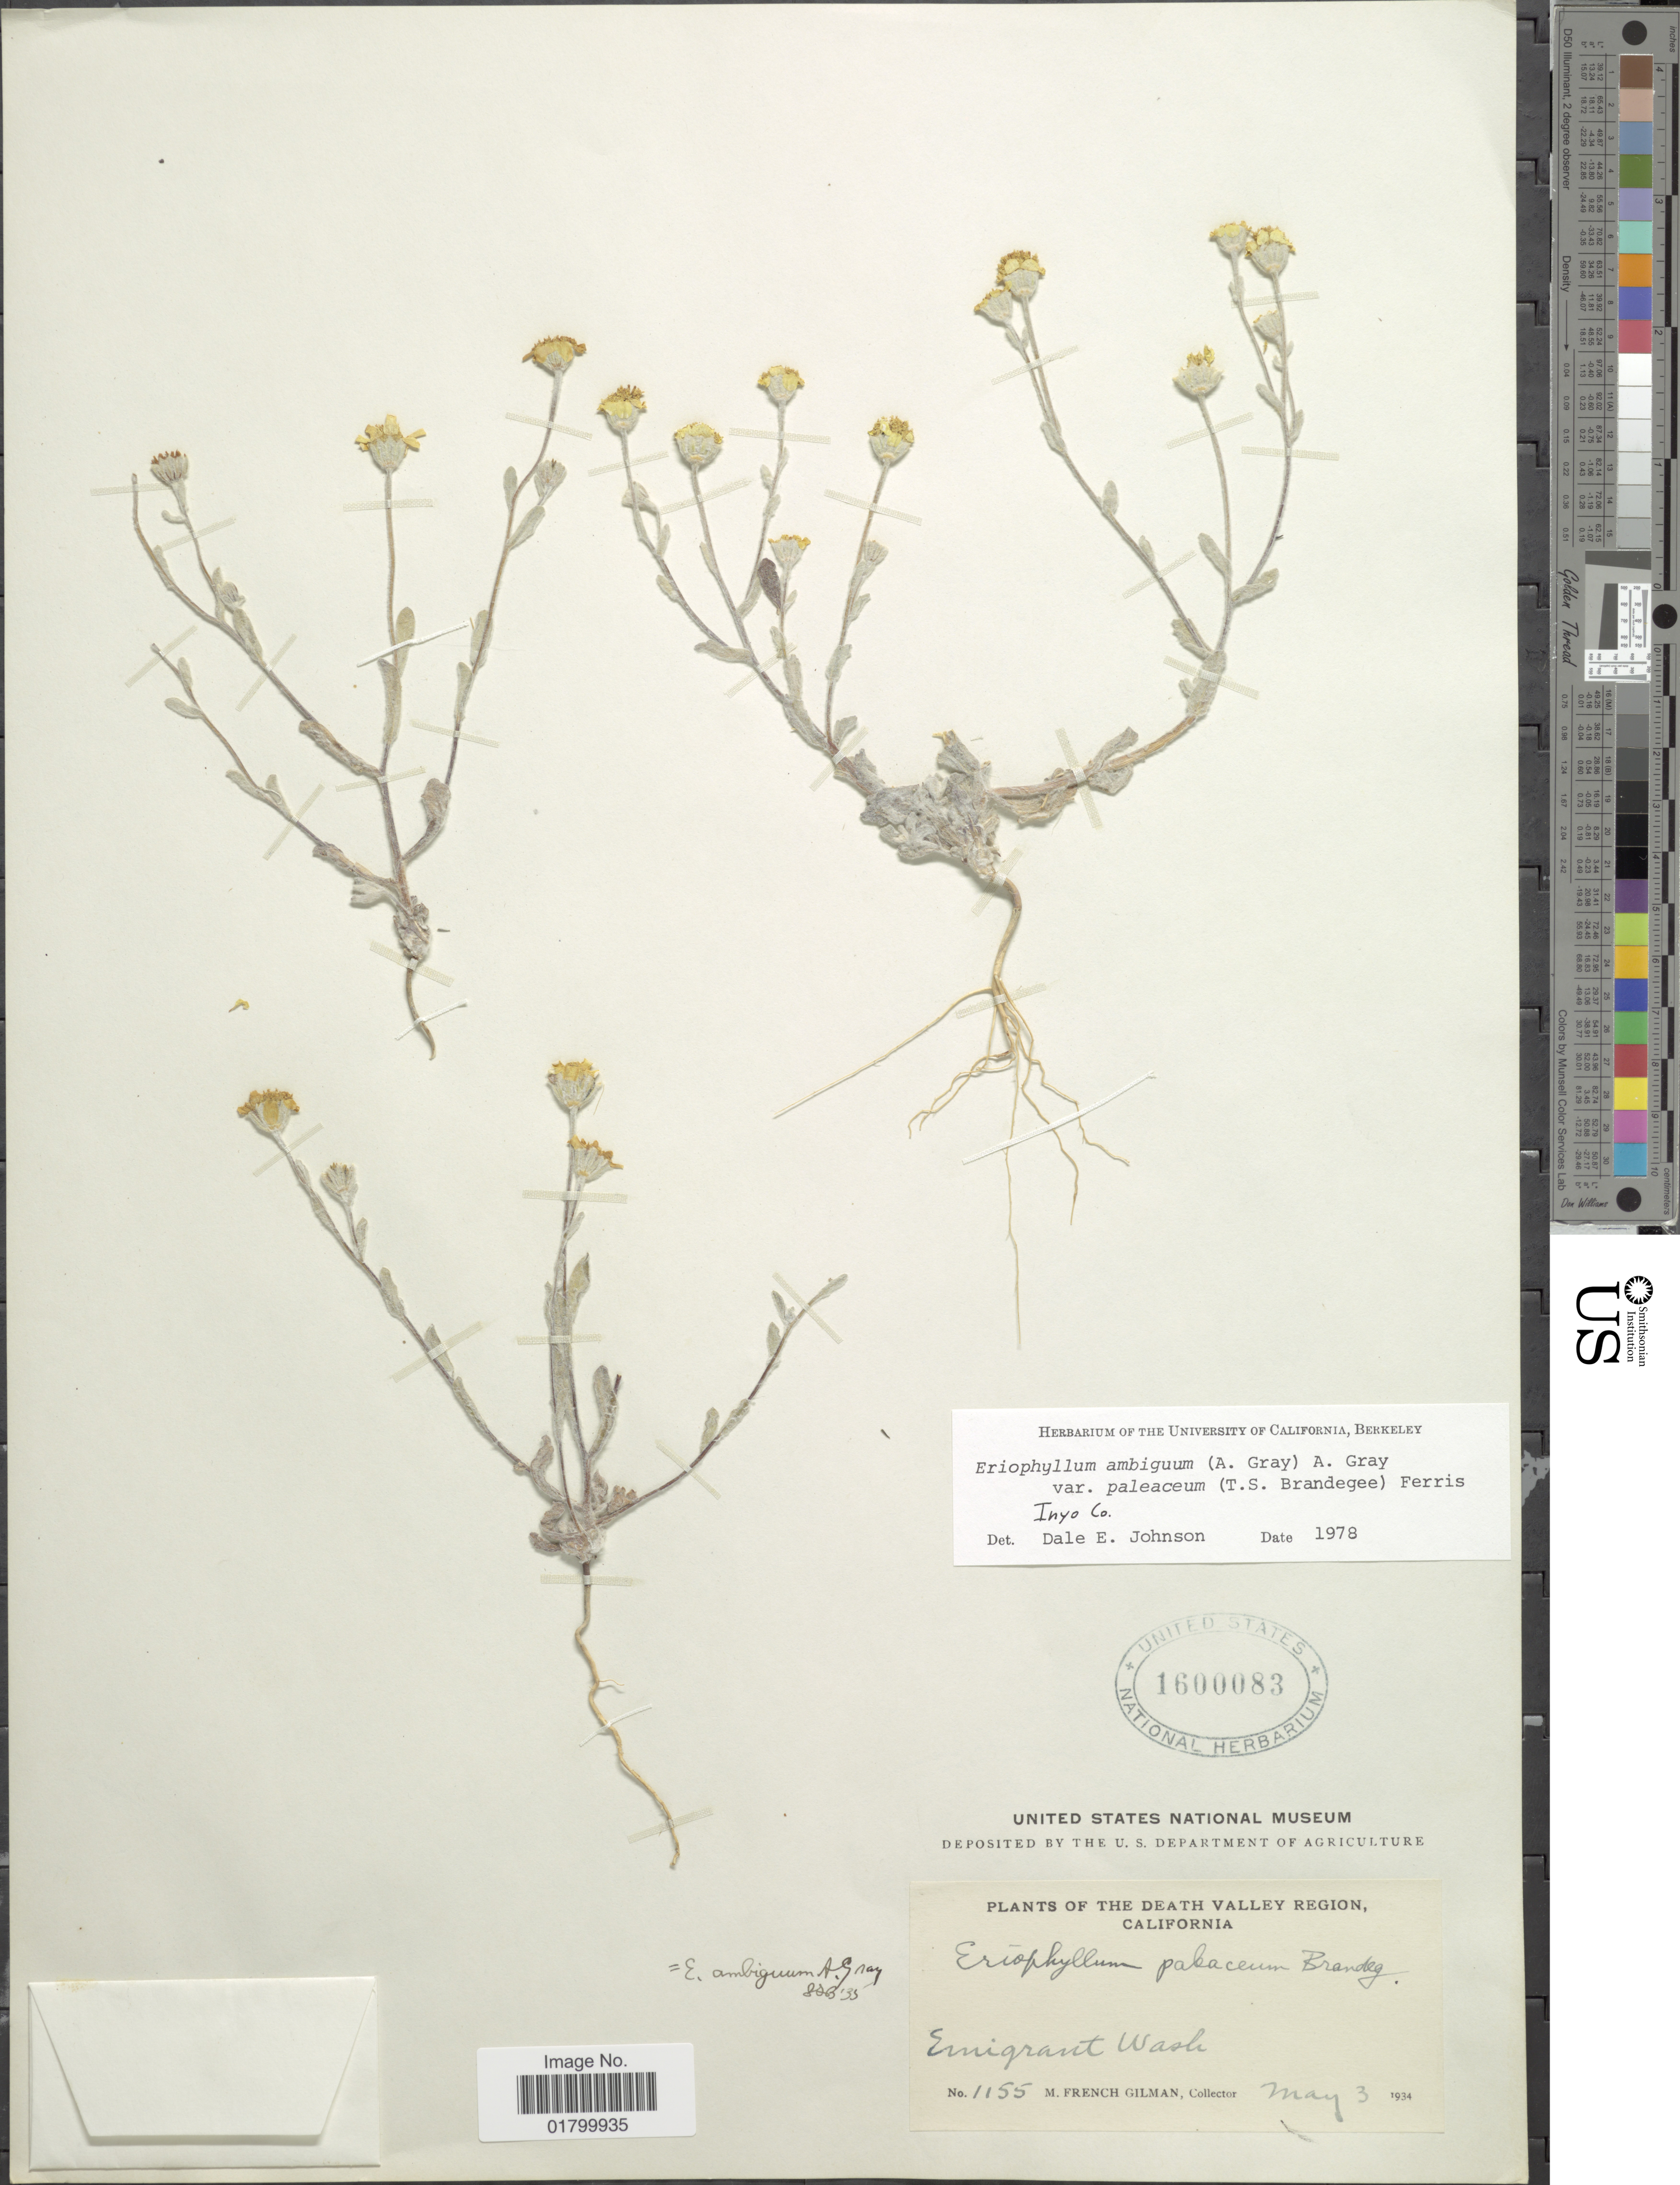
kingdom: Plantae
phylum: Tracheophyta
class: Magnoliopsida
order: Asterales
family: Asteraceae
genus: Eriophyllum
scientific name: Eriophyllum ambiguum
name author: (A. Gray) A. Gray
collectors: M. F. Gilman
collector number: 1155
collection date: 1934-05-03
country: United States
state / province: California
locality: The Death Valley Region, California, Emigrant Wash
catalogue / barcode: US 1600083